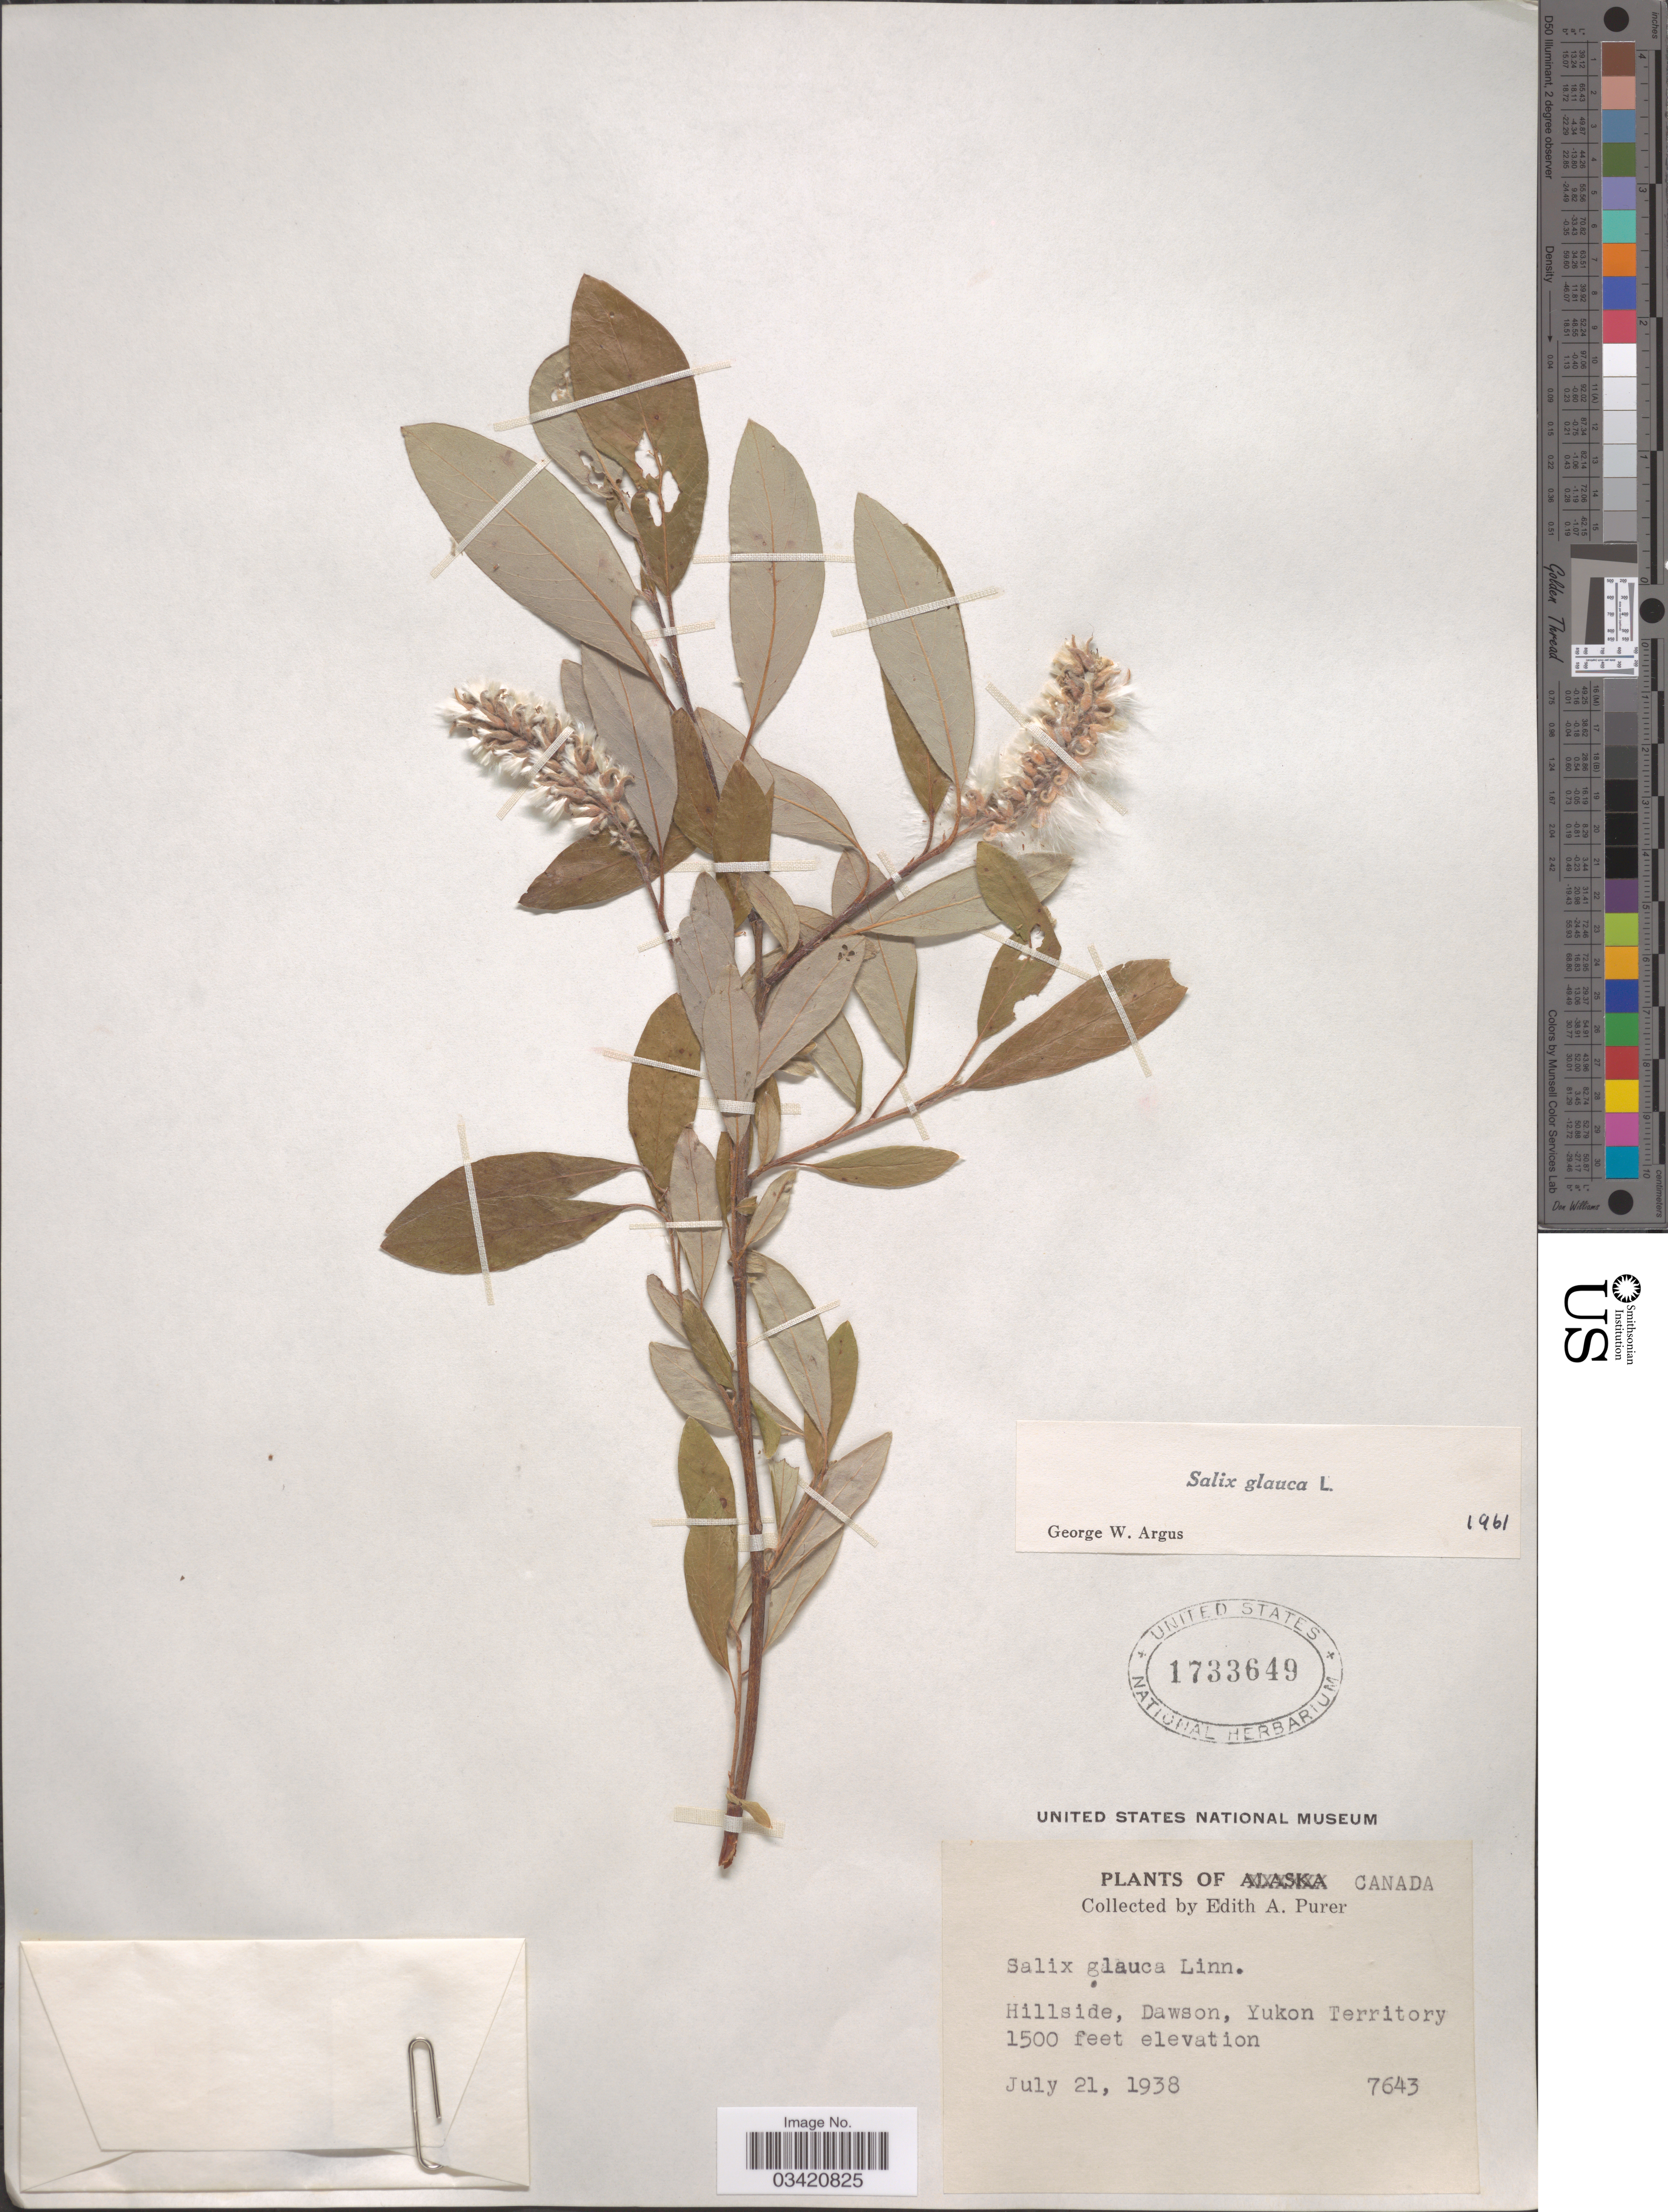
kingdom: Plantae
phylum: Tracheophyta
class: Magnoliopsida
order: Malpighiales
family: Salicaceae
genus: Salix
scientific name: Salix glauca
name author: L.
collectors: E. Purer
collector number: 7643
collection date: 1938-07-21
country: Canada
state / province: Yukon Territory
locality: Hillside, Dawson.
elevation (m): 457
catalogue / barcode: US 1733649